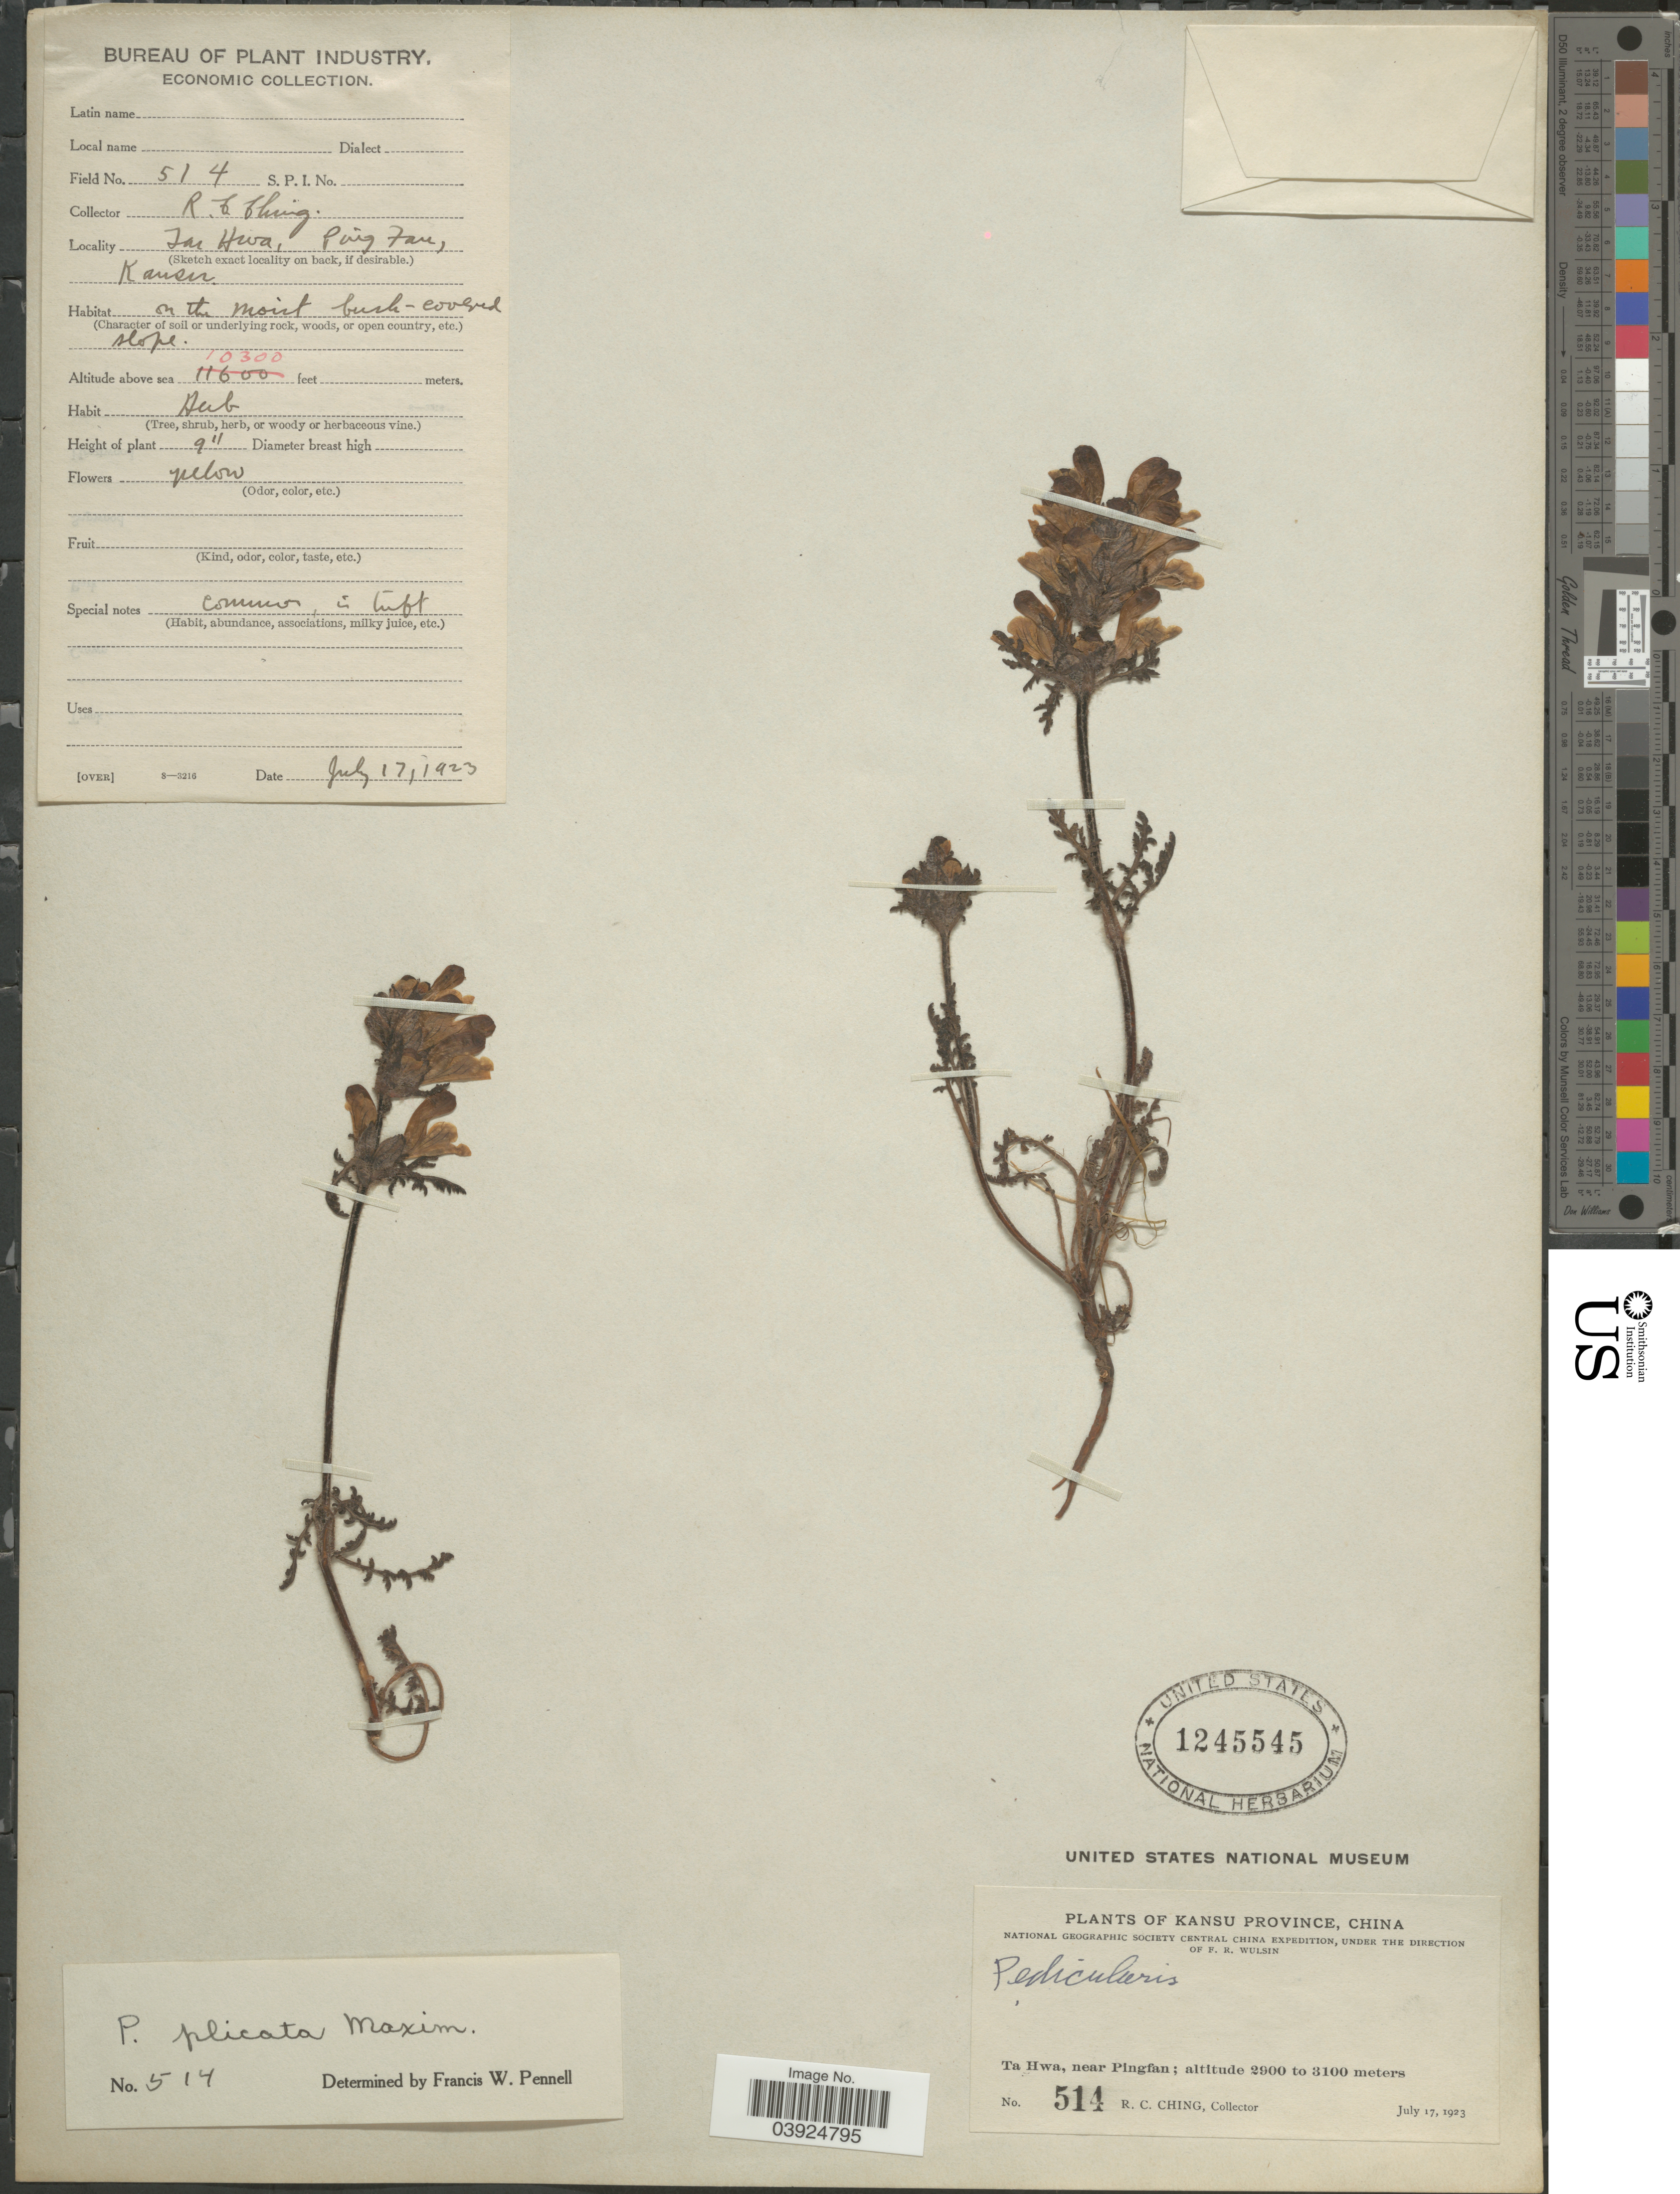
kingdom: Plantae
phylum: Tracheophyta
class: Magnoliopsida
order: Lamiales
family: Orobanchaceae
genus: Pedicularis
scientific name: Pedicularis plicata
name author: Maxim.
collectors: R. C. Ching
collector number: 514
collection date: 1923-07-17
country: China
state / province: Gansu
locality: Kansu Province. Ta Hwa, near Pingfan.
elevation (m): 3139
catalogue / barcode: US 1245545